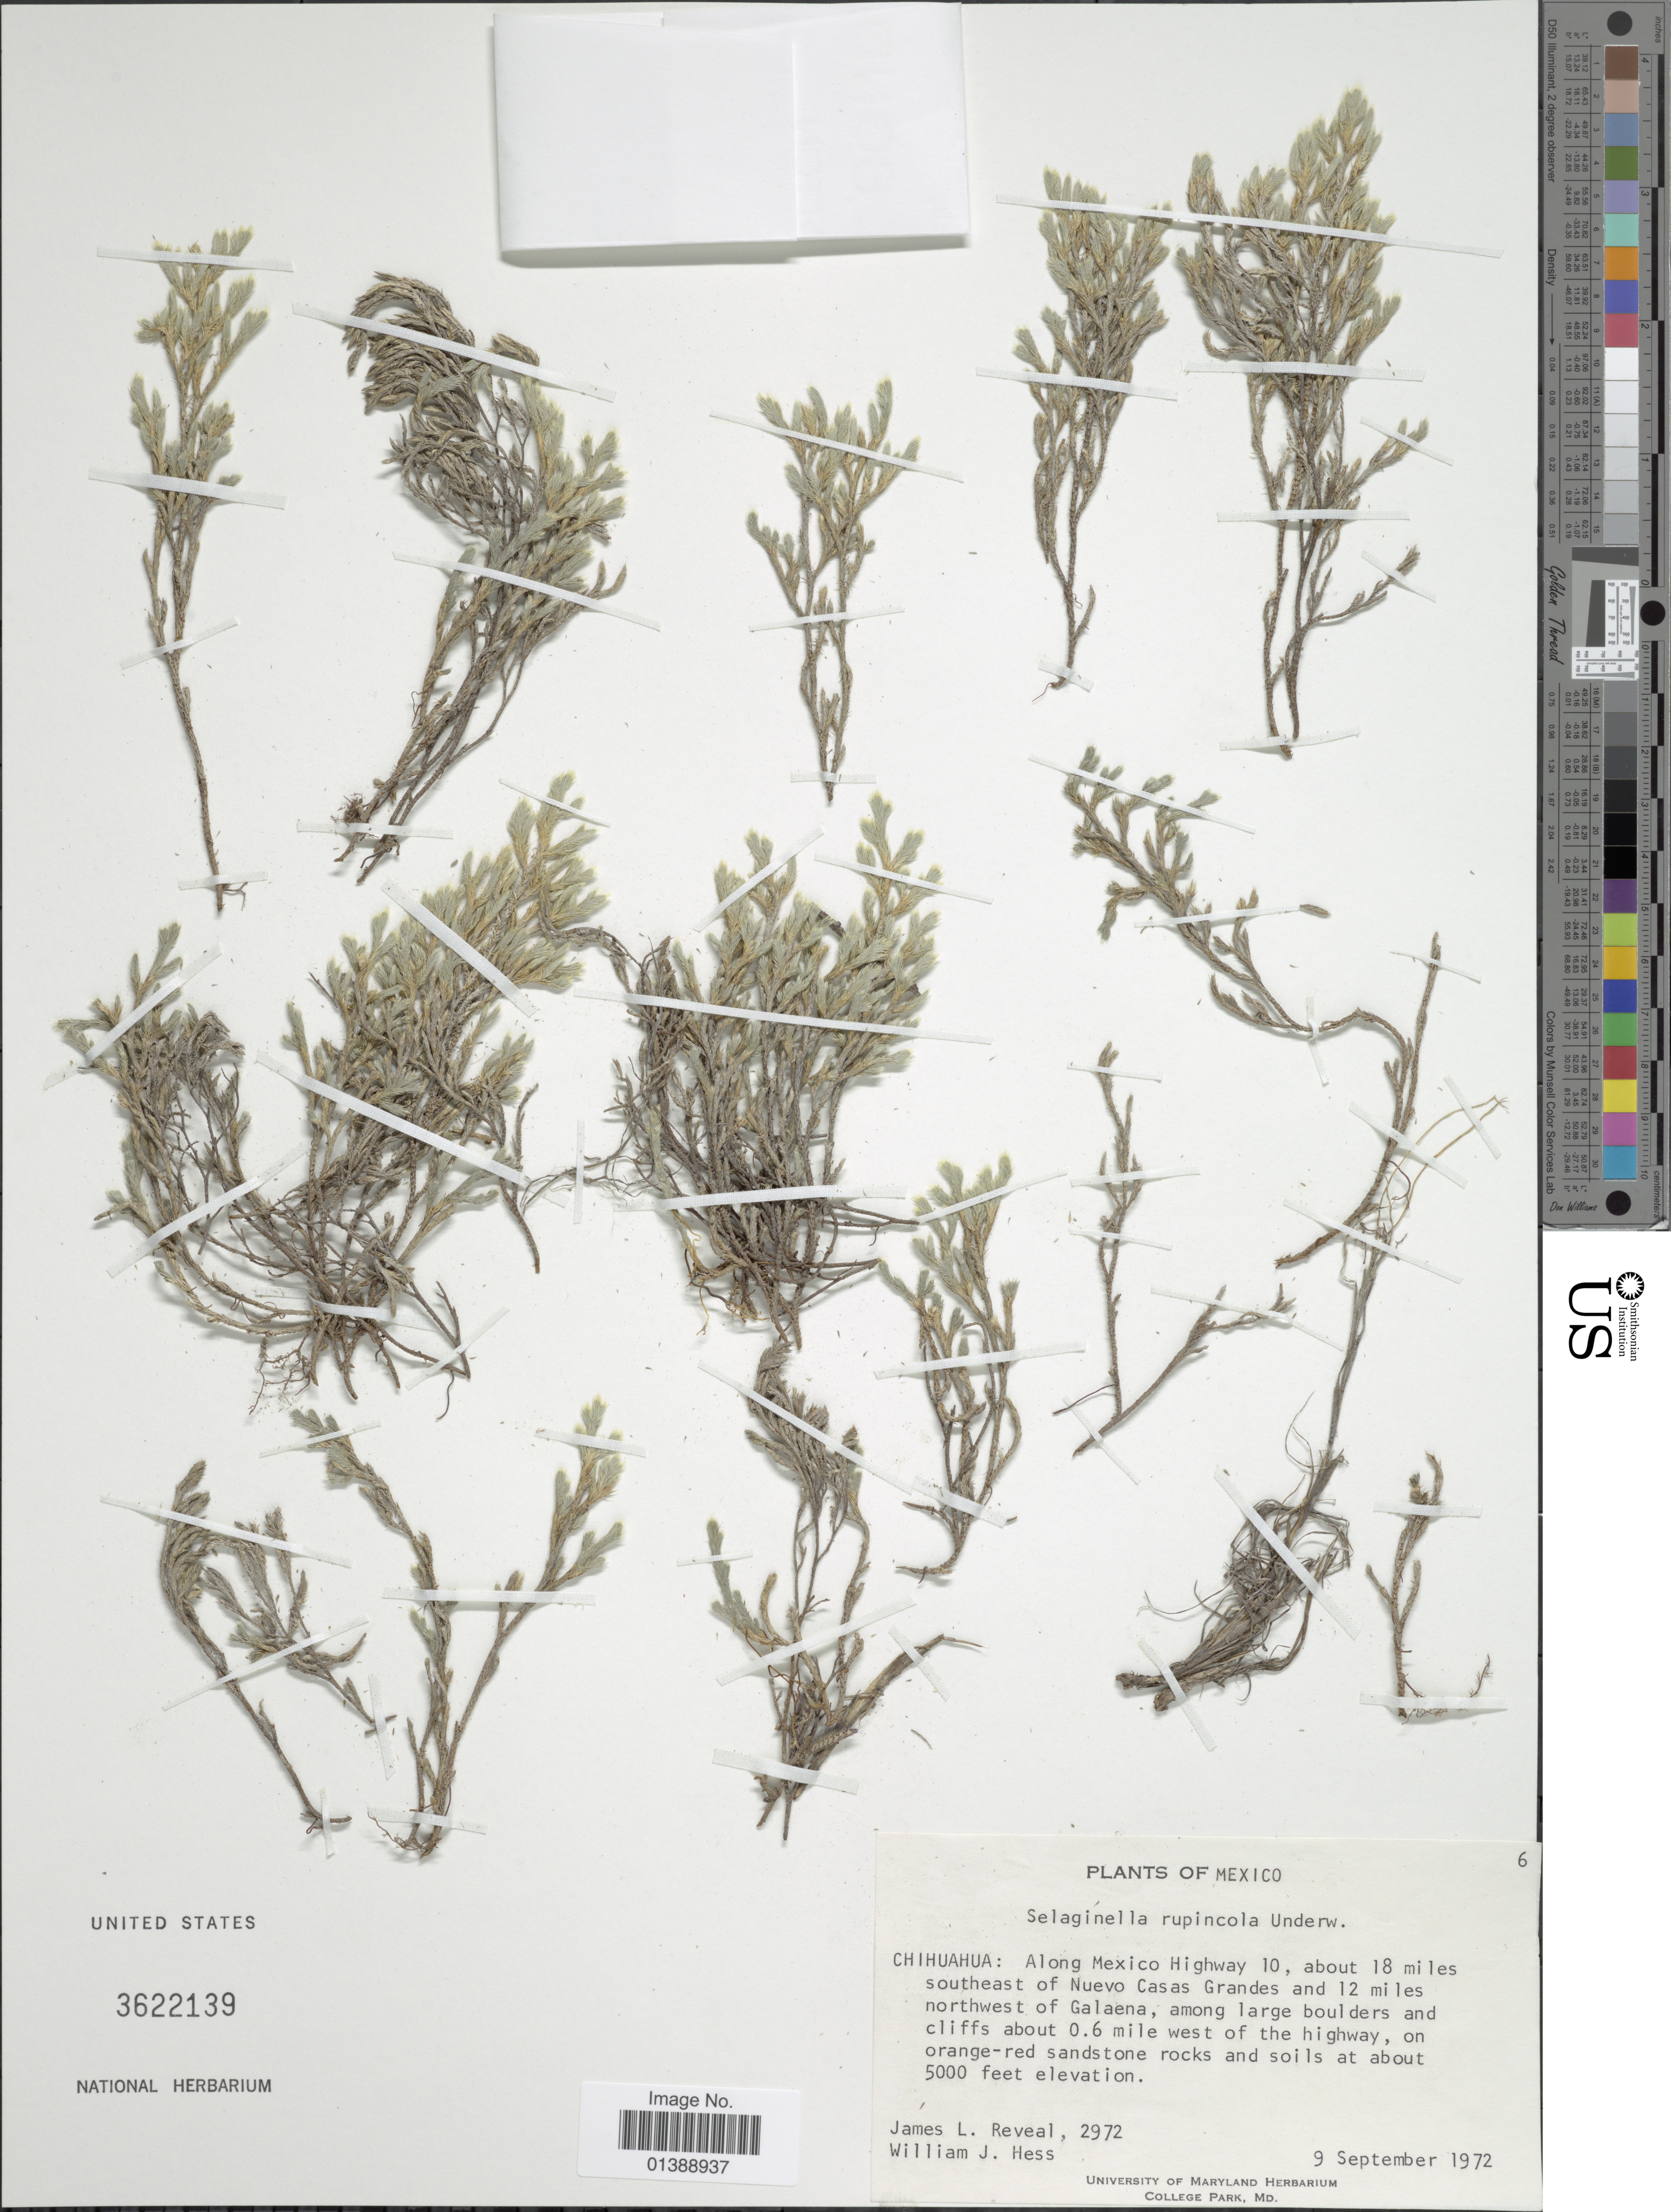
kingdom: Plantae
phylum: Tracheophyta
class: Lycopodiopsida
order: Selaginellales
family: Selaginellaceae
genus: Selaginella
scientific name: Selaginella rupincola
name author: Underw.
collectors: J. L. Reveal & W. Hess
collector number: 2972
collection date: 1972-09-09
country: Mexico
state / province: Chihuahua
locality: Along Mexico Highway 10, about 18 miles southeast of Nuevo Casas Grandes and 12 miles northwest of Galaena, among large and cliffs about 0.6 mile west of the highway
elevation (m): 1524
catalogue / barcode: US 3622139